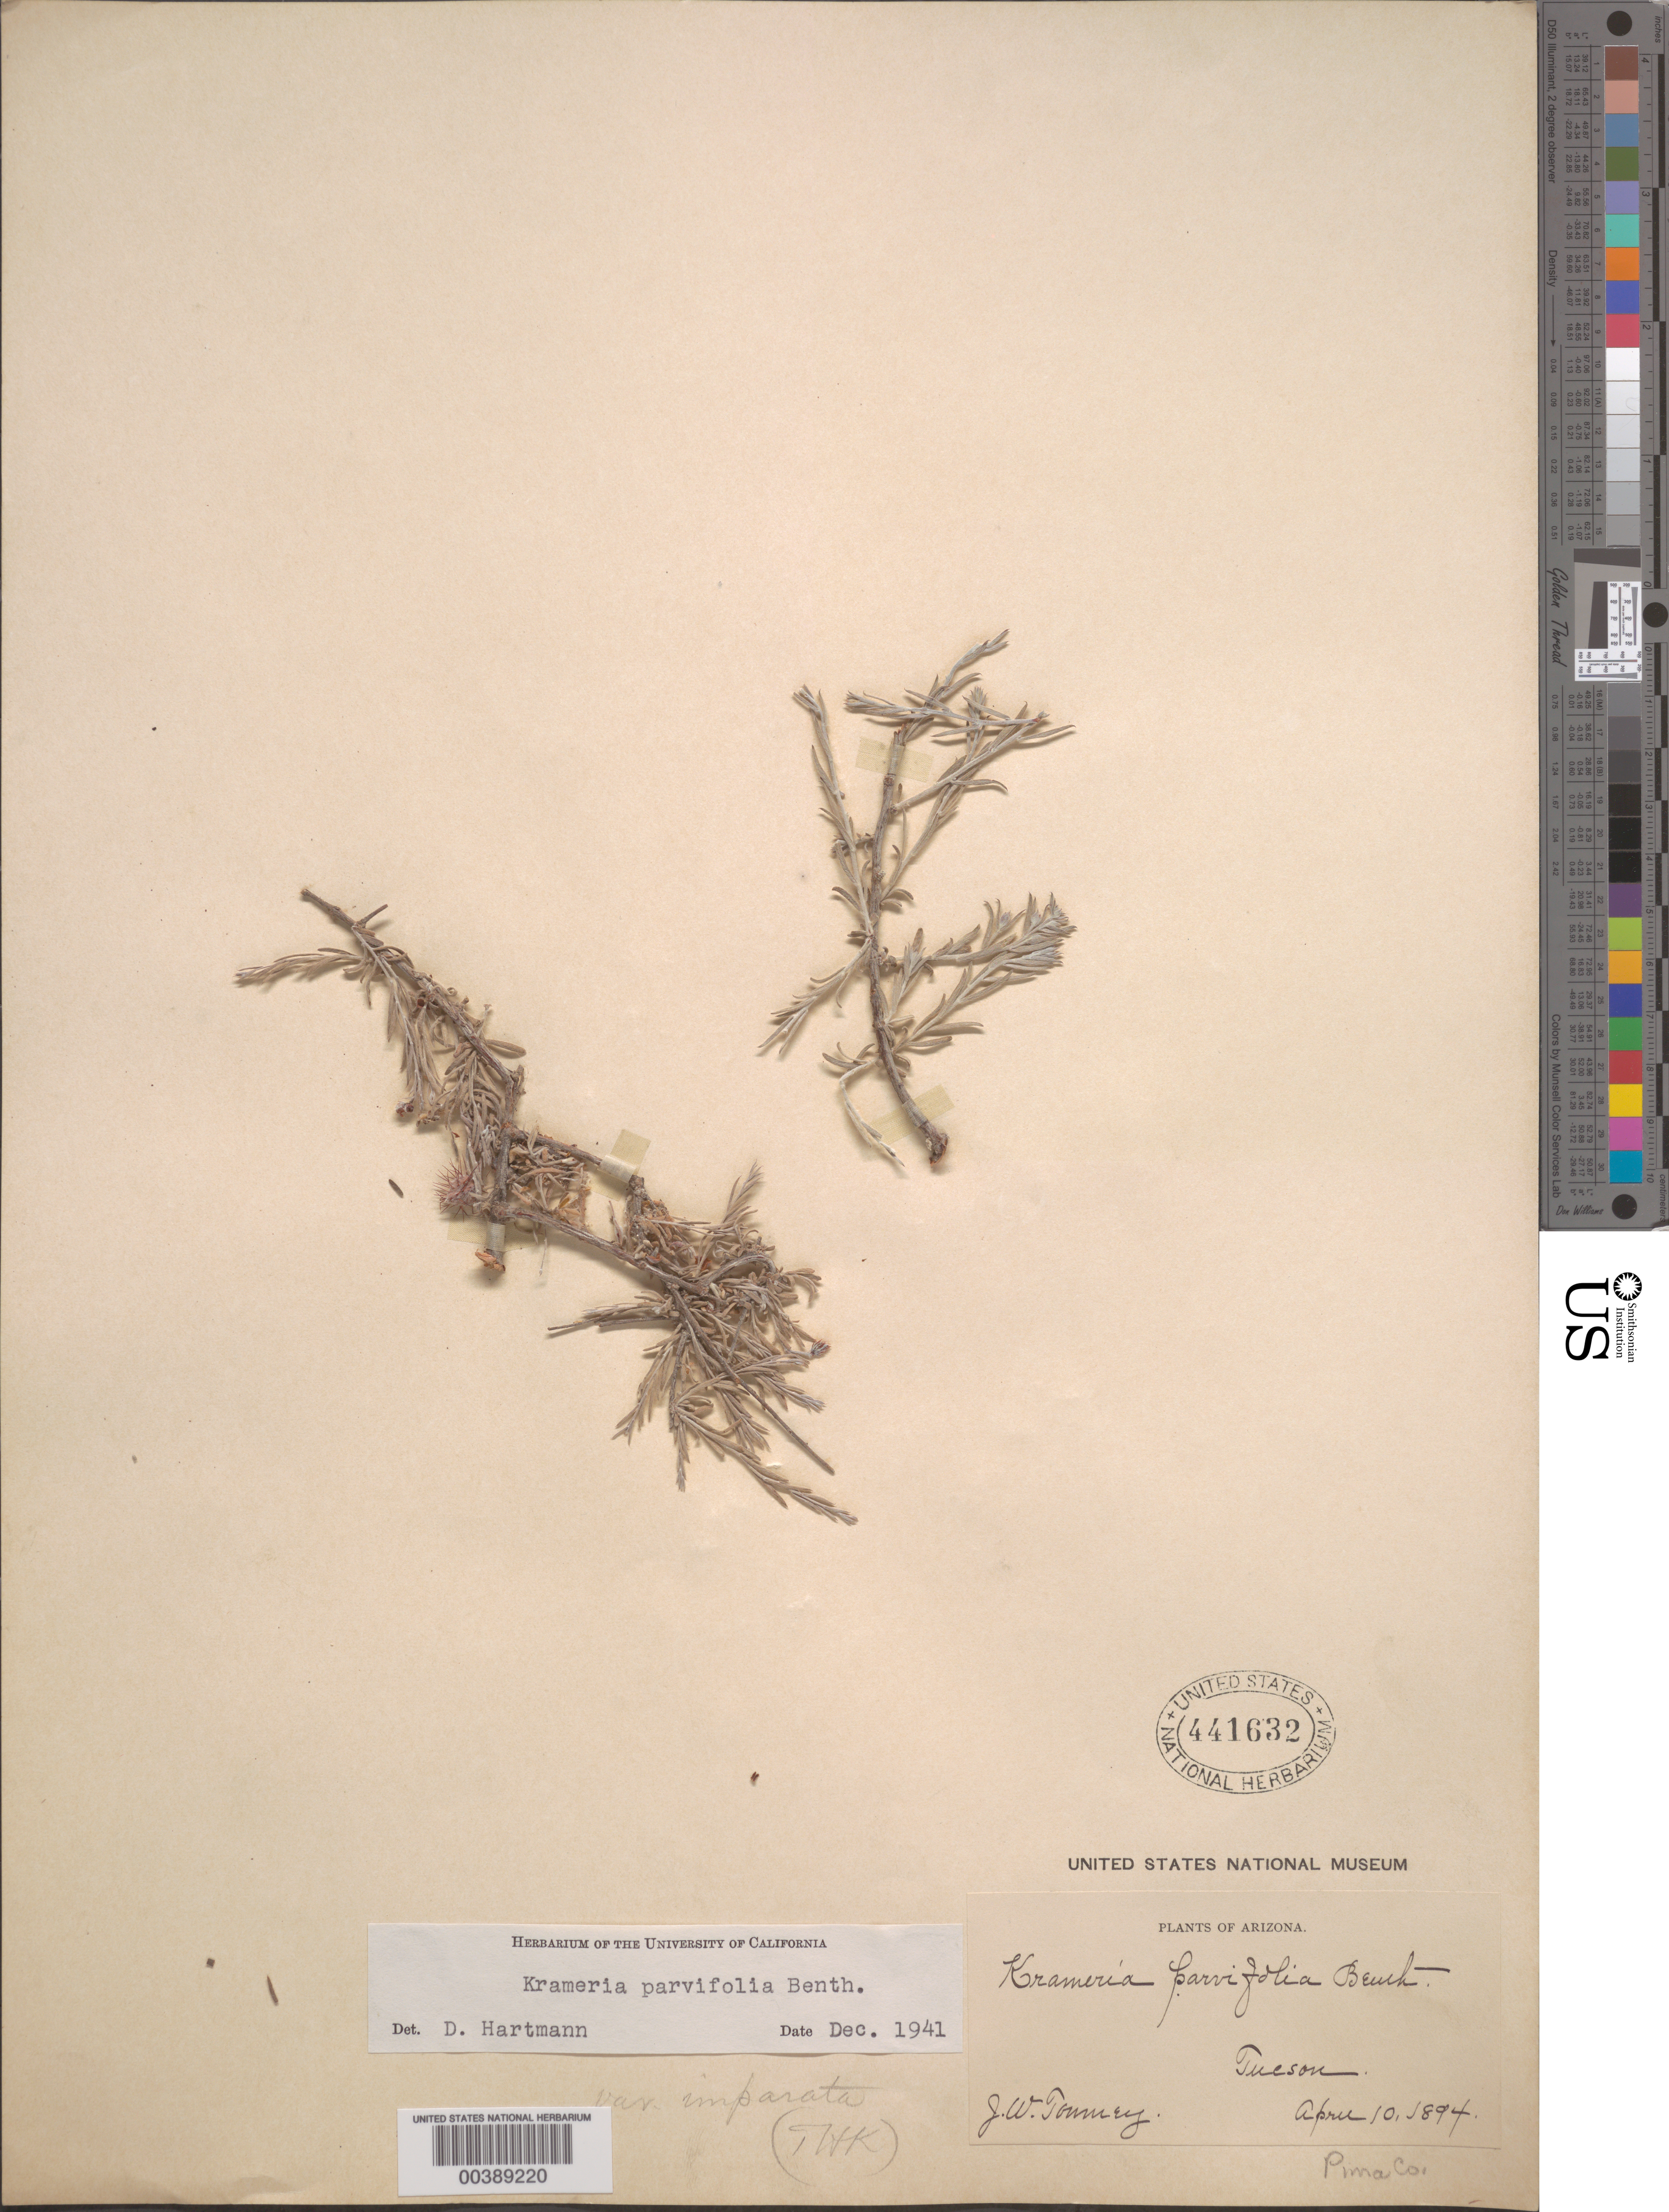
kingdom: Plantae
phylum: Tracheophyta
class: Magnoliopsida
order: Zygophyllales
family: Krameriaceae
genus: Krameria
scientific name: Krameria erecta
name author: Willd. ex Schult.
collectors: J. W. Toumey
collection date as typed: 10 Apr 1894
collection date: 1894-04-10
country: United States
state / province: Arizona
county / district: Pima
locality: Tucson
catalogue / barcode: US 441632